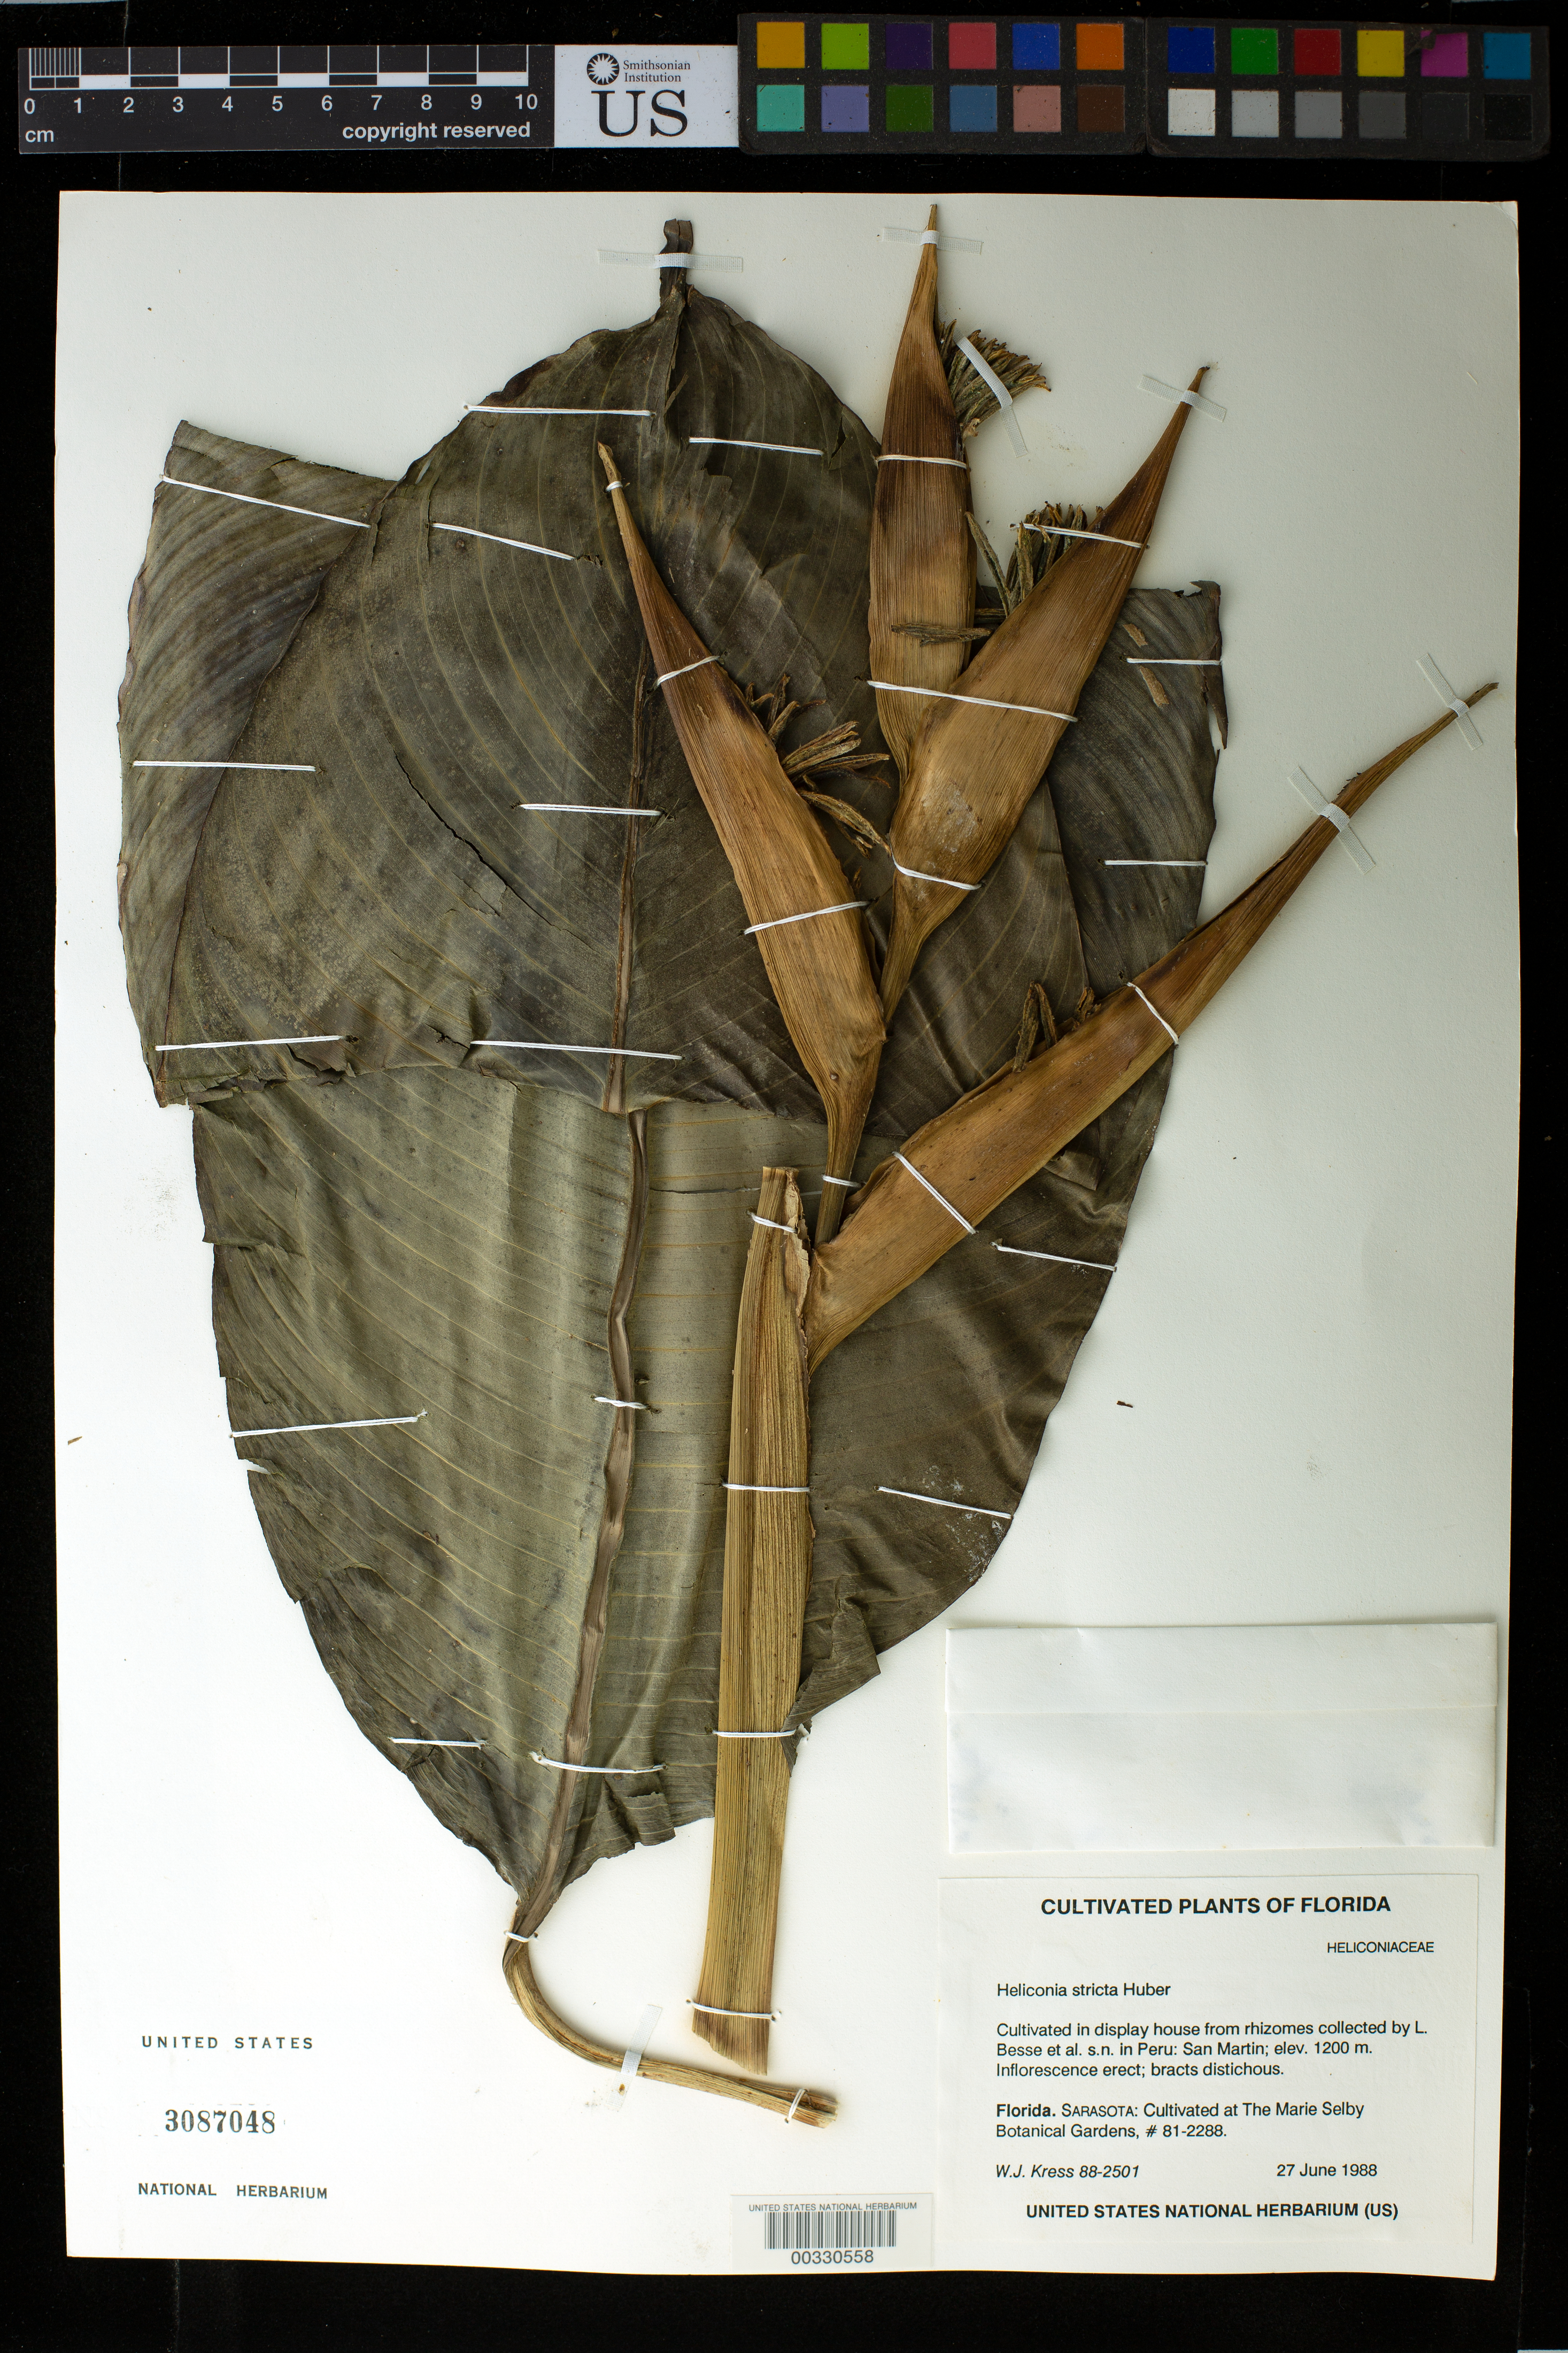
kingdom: Plantae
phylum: Tracheophyta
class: Liliopsida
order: Zingiberales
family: Heliconiaceae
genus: Heliconia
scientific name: Heliconia stricta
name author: Huber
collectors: W. J. Kress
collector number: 88-2501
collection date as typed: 27 Jun 1988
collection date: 1988-06-27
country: Peru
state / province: San Martín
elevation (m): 1200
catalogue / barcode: US 3087048